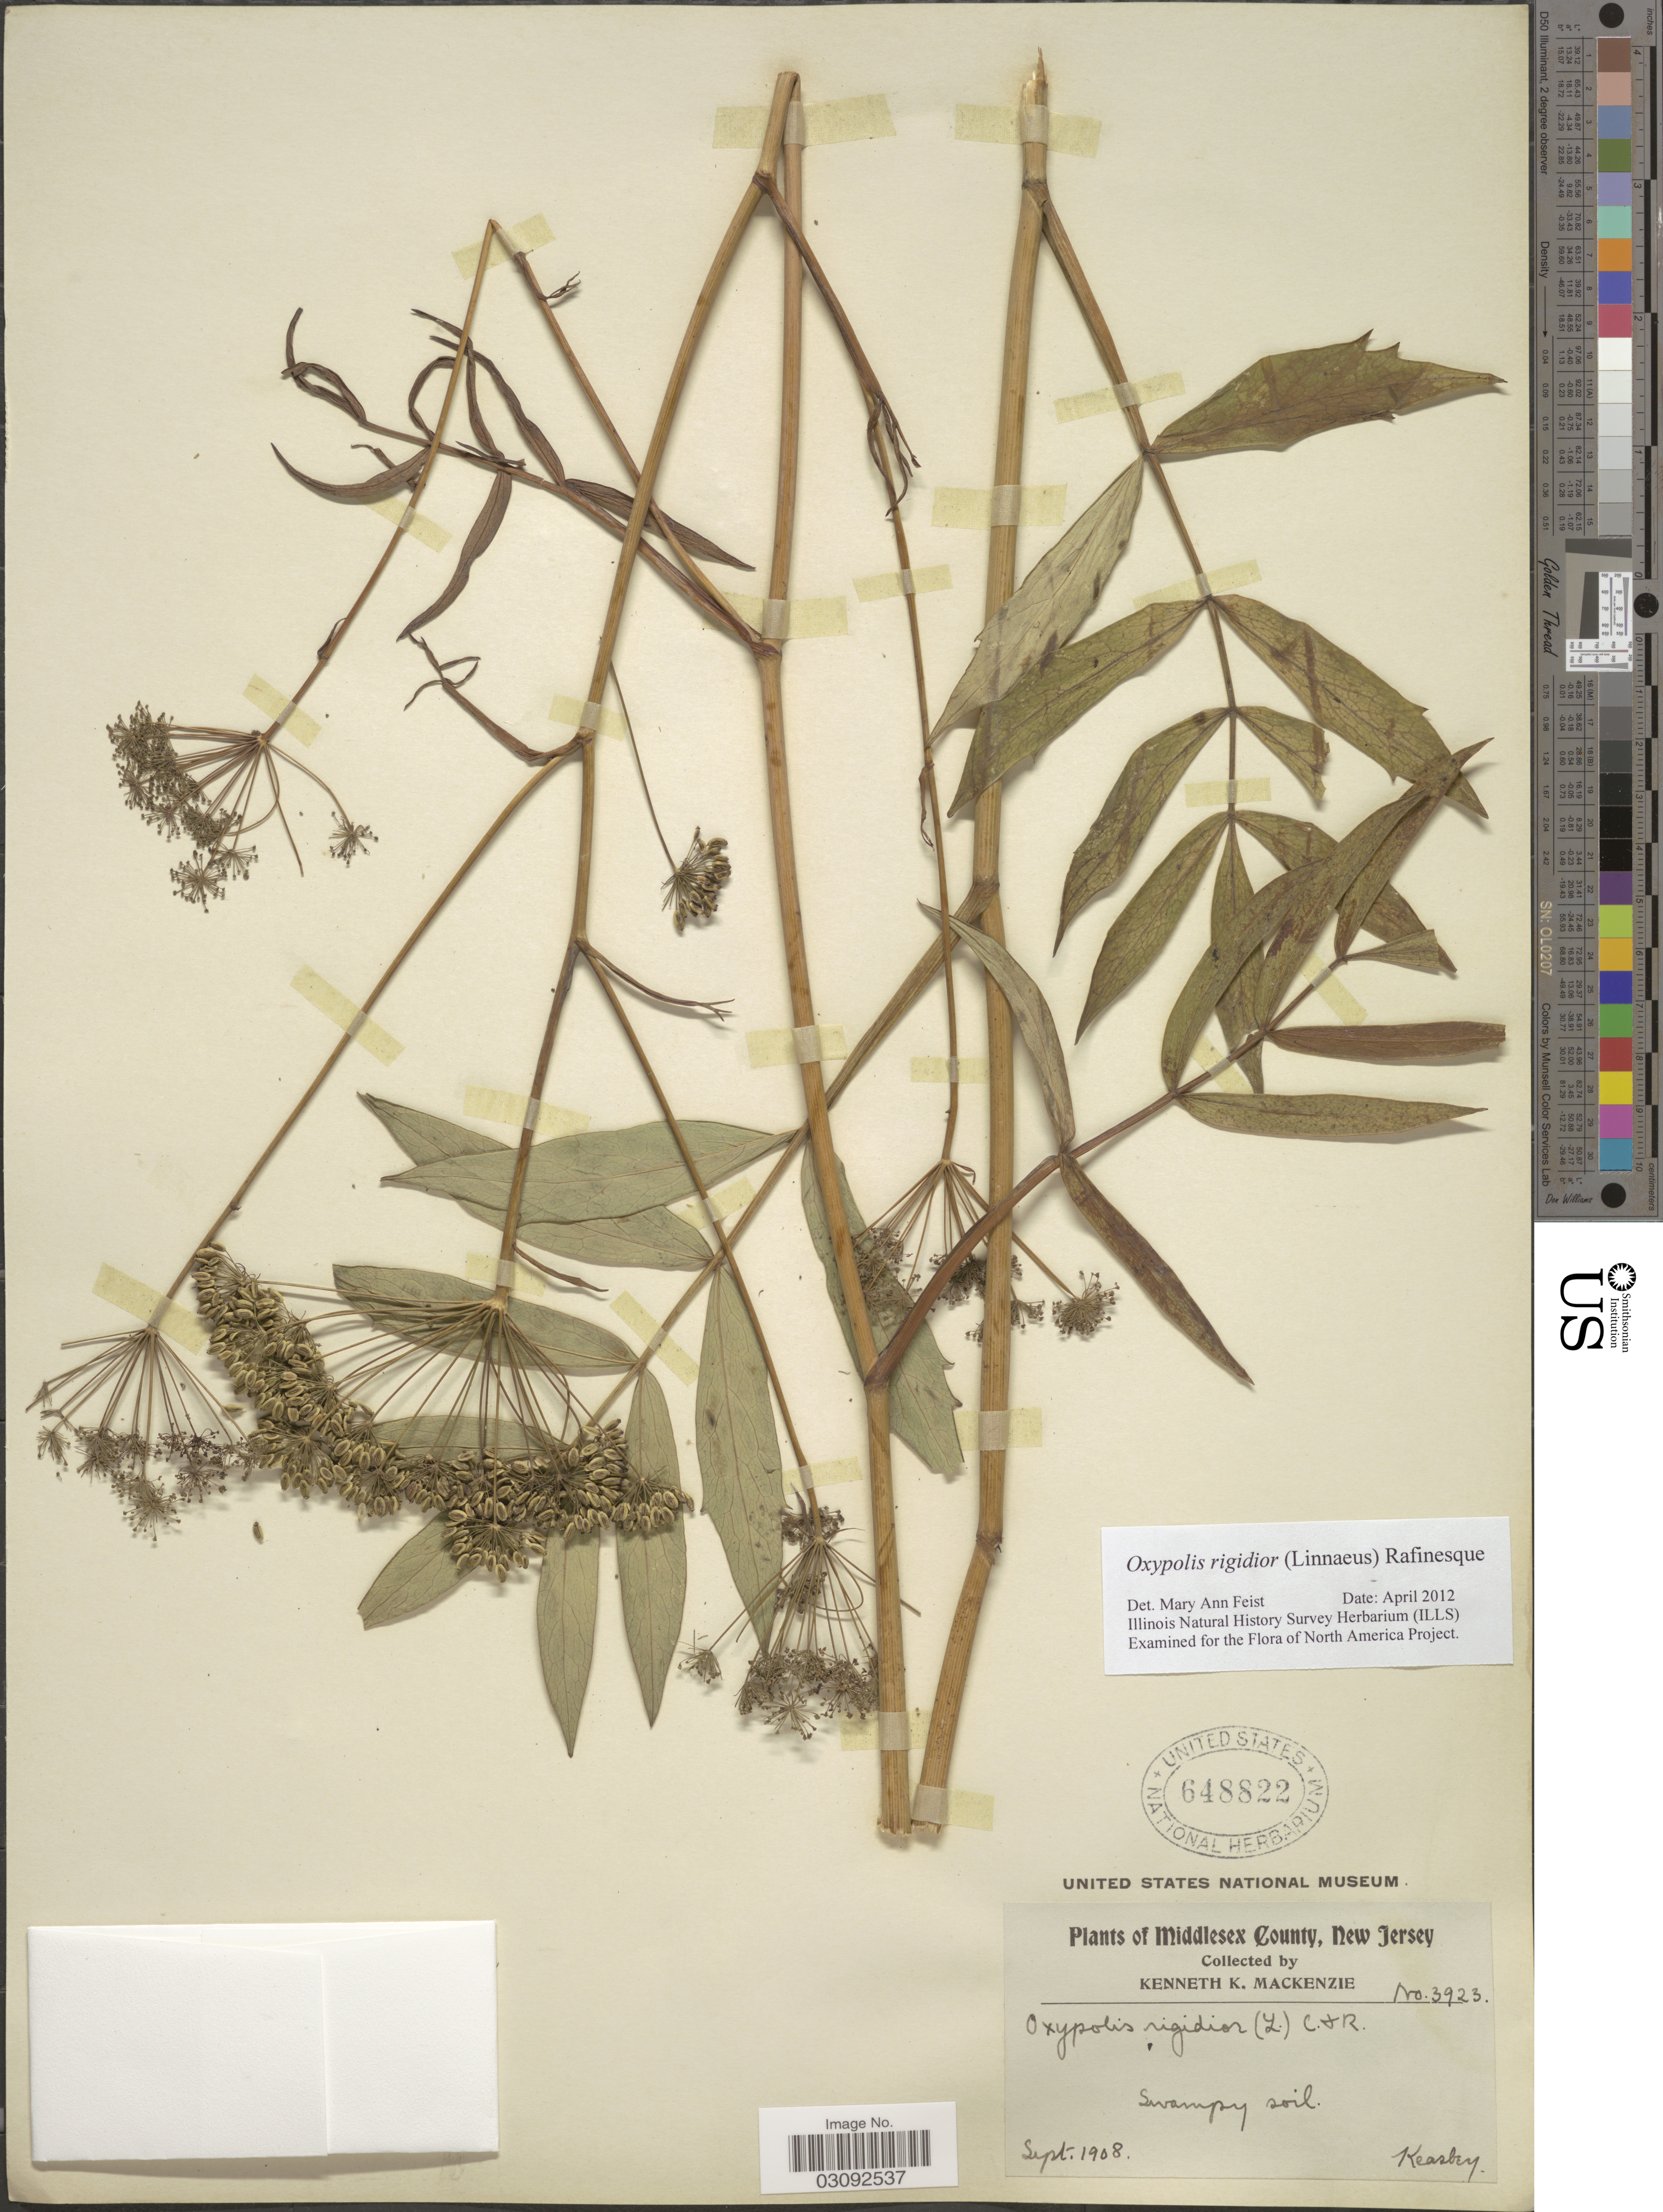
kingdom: Plantae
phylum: Tracheophyta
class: Magnoliopsida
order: Apiales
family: Apiaceae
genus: Oxypolis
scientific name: Oxypolis rigidior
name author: (L.) Raf.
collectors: K. K. Mackenzie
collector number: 3923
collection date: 1908-09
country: United States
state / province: New Jersey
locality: Middlesex County. Keasbey.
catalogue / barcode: US 648822